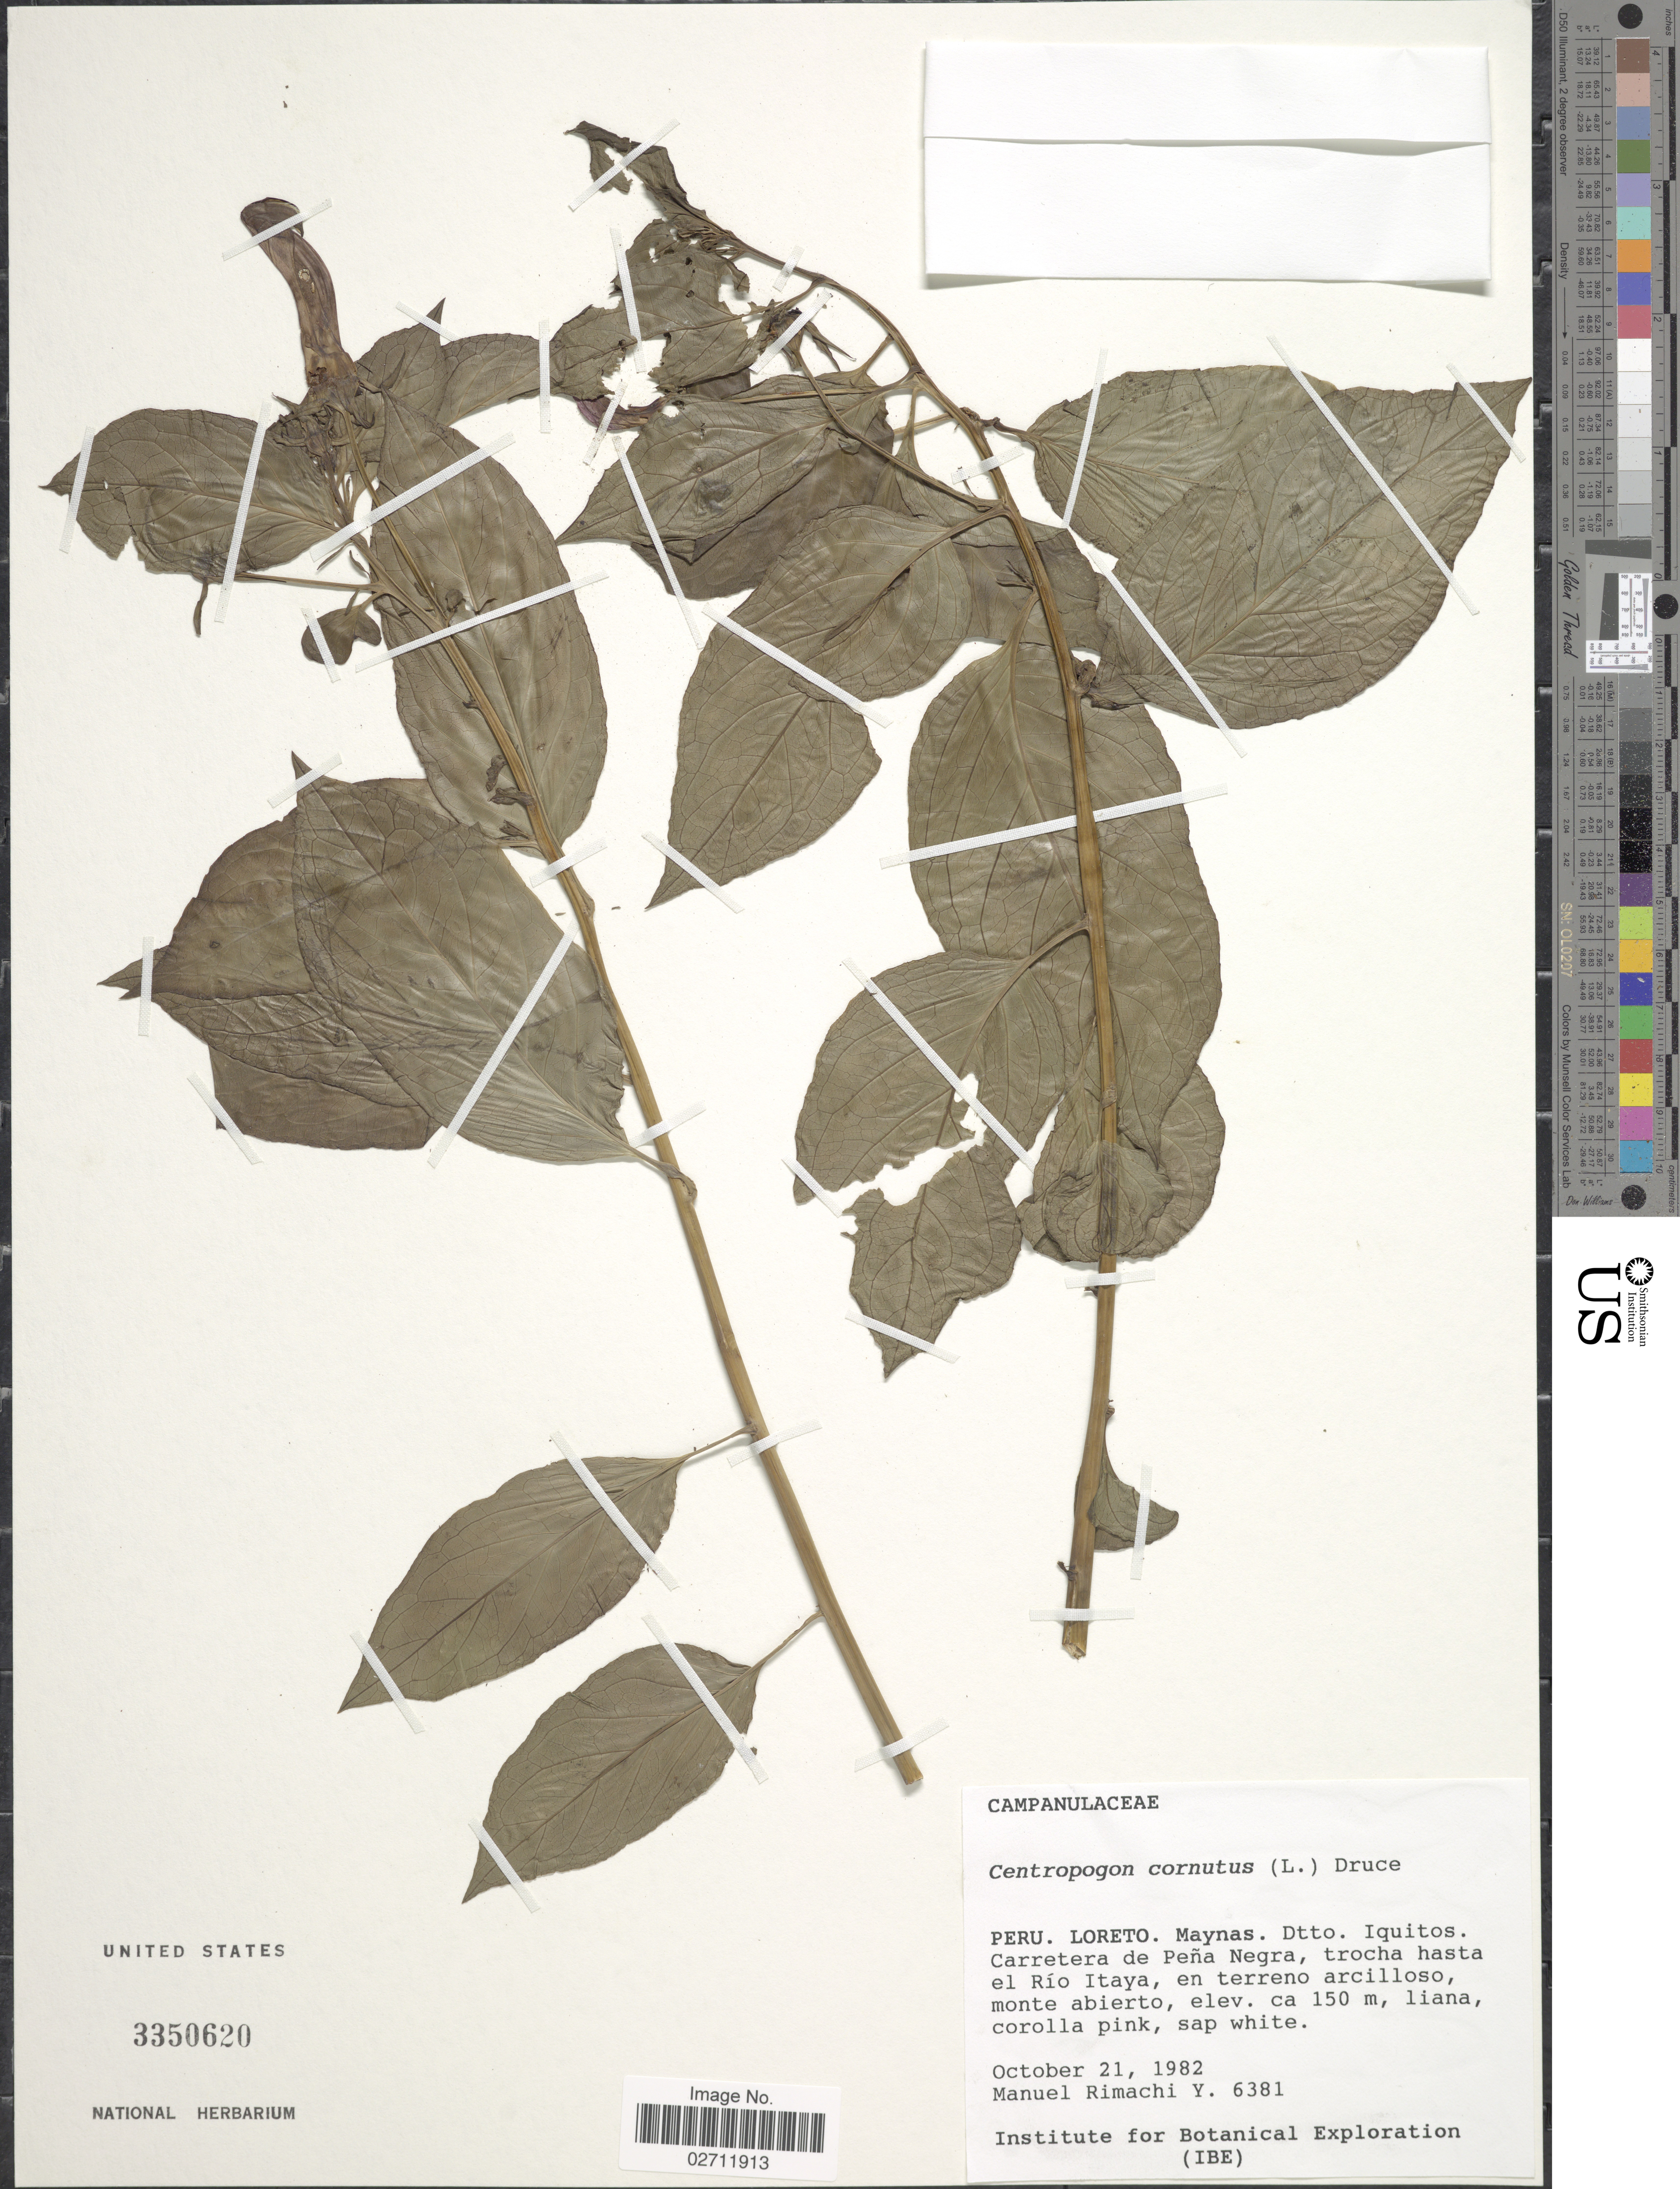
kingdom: Plantae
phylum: Tracheophyta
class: Magnoliopsida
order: Asterales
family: Campanulaceae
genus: Centropogon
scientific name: Centropogon cornutus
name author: (L.) Druce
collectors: M. Rimachi Y.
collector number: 6381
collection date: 1982-10-21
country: Peru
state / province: Loreto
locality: Maynas, Dtto. Iquitos, Carretera de Pena Negra, trocha hasta el Rio Itaya.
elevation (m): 150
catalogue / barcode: US 3350620